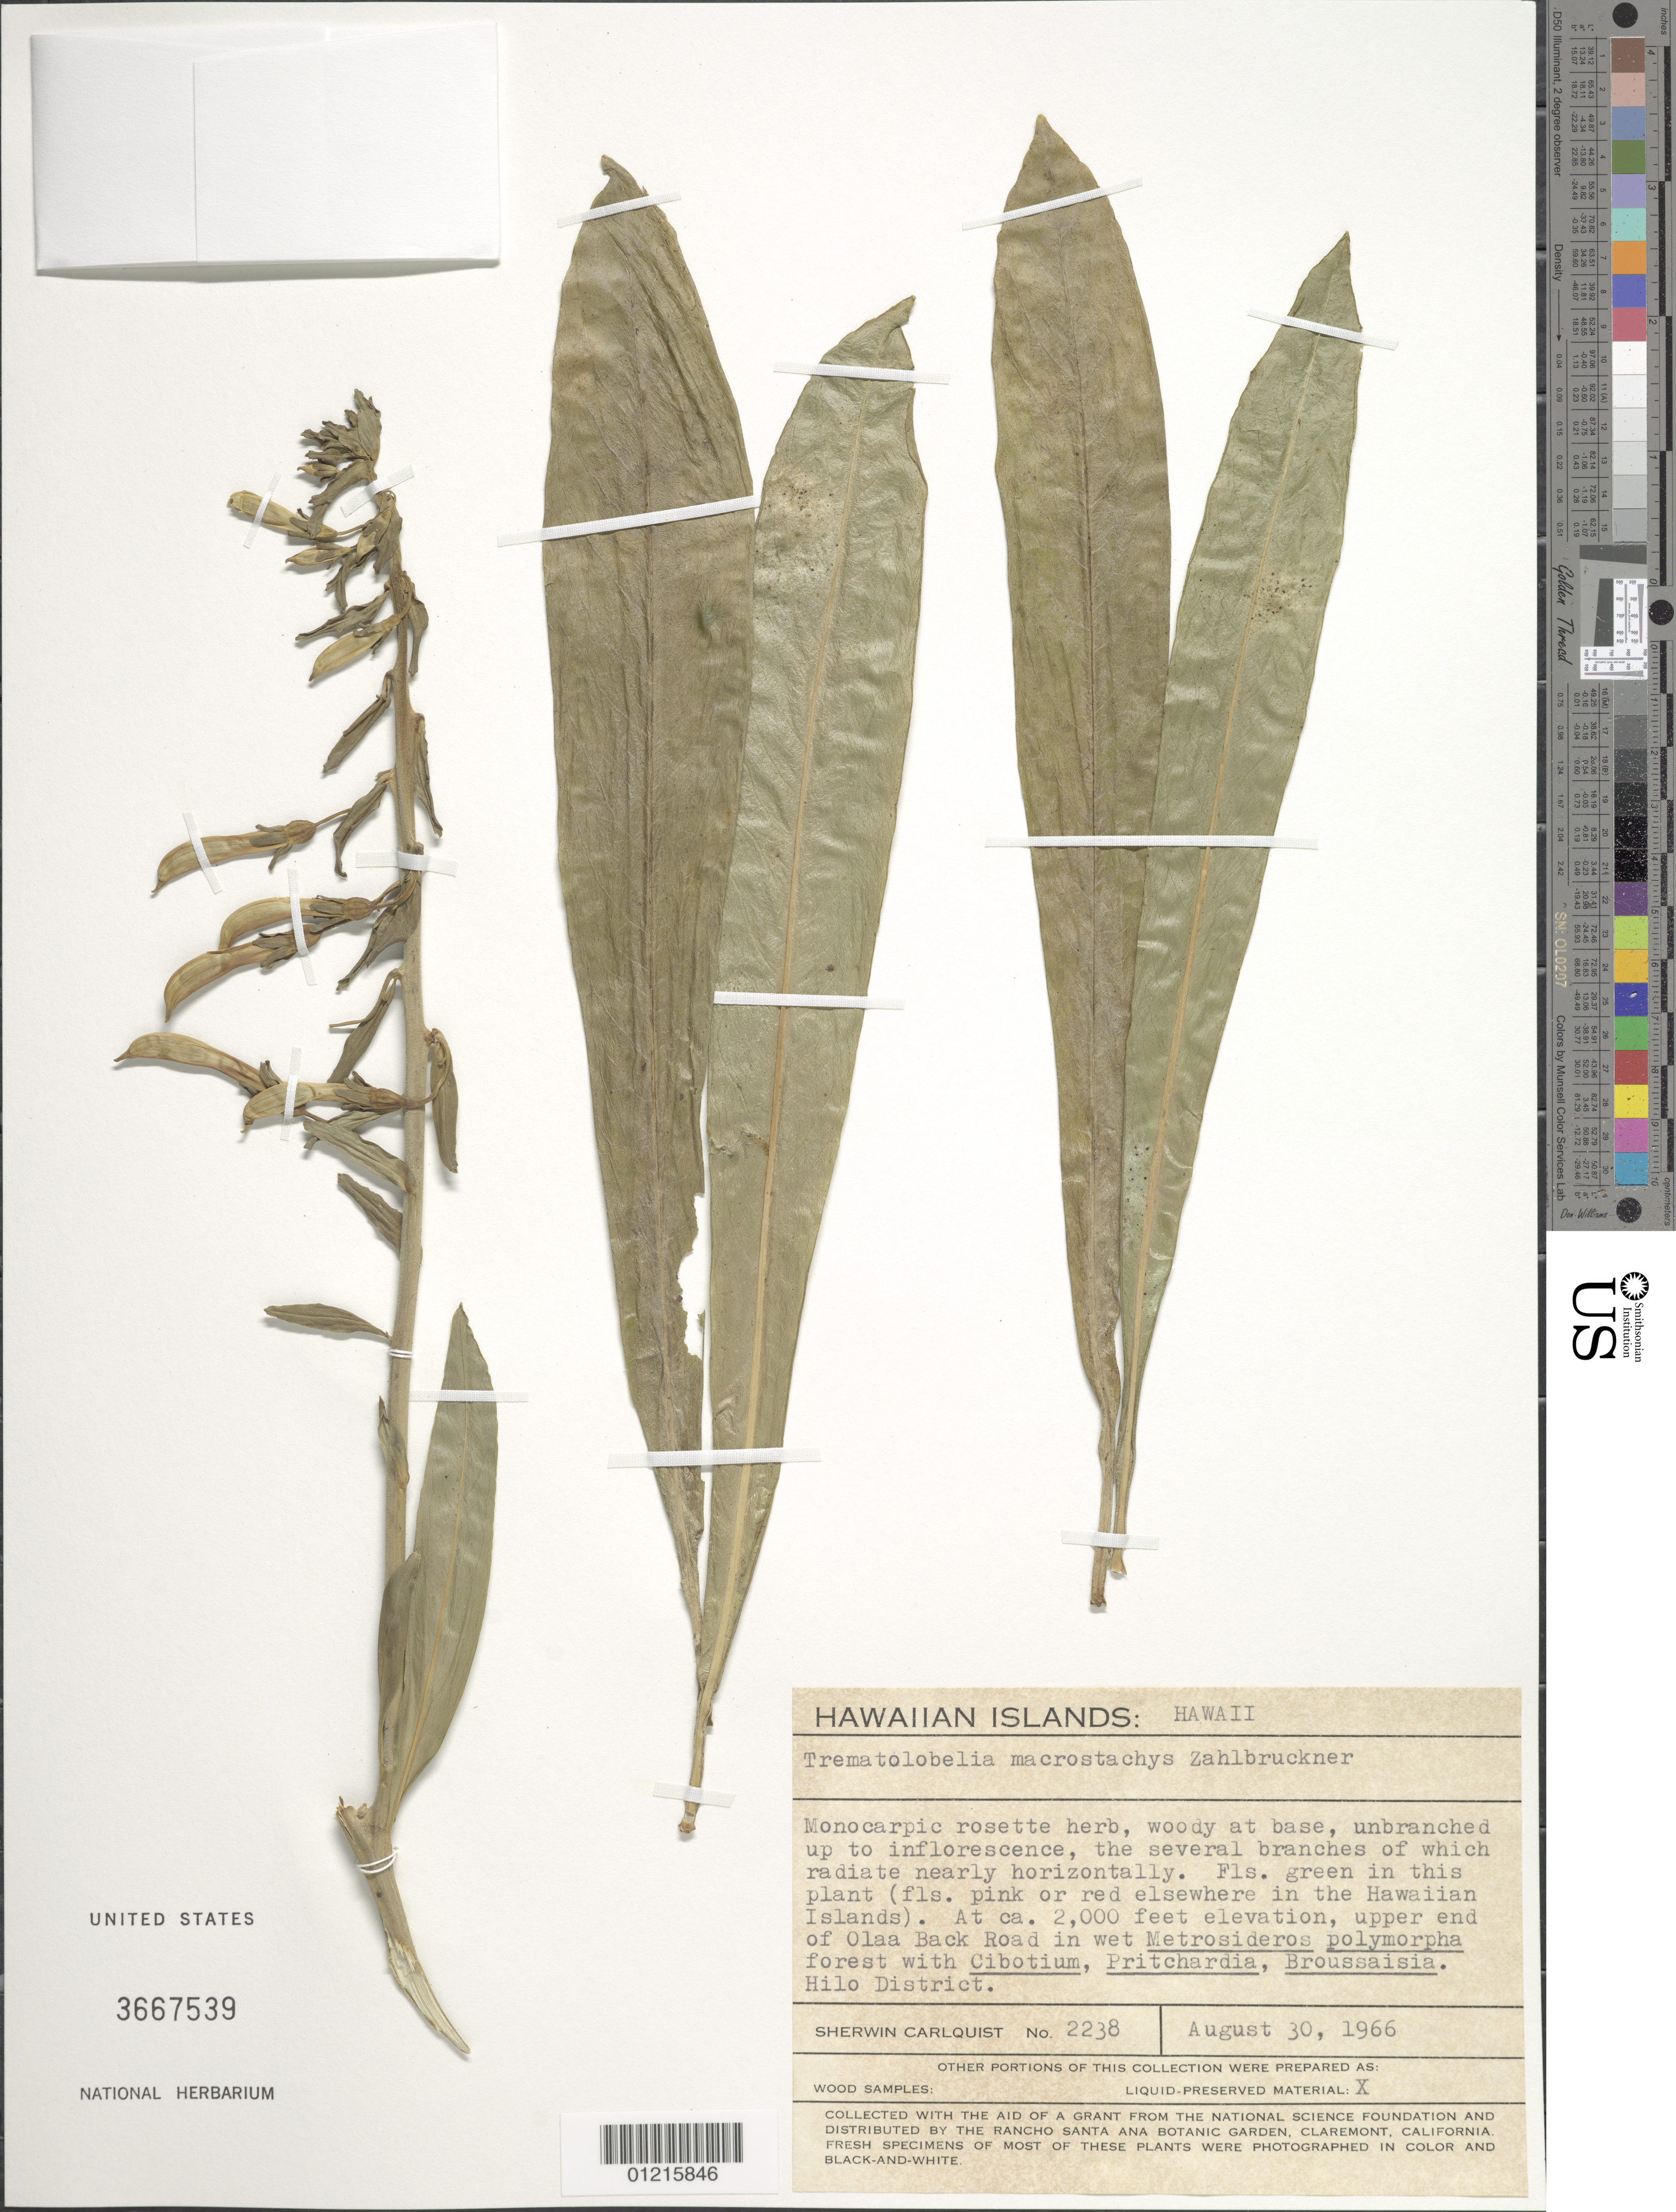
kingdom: Plantae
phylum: Tracheophyta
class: Magnoliopsida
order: Asterales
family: Campanulaceae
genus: Trematolobelia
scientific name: Trematolobelia macrostachys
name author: (Hook. & Arn.) Zahlbr. ex Rock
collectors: S. Carlquist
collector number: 2238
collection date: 1966-08-30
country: United States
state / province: Hawaii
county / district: Hawaii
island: Hawaii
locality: Hilo District, upper Olaa Back Road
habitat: Wet forest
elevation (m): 610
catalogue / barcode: US 3667539